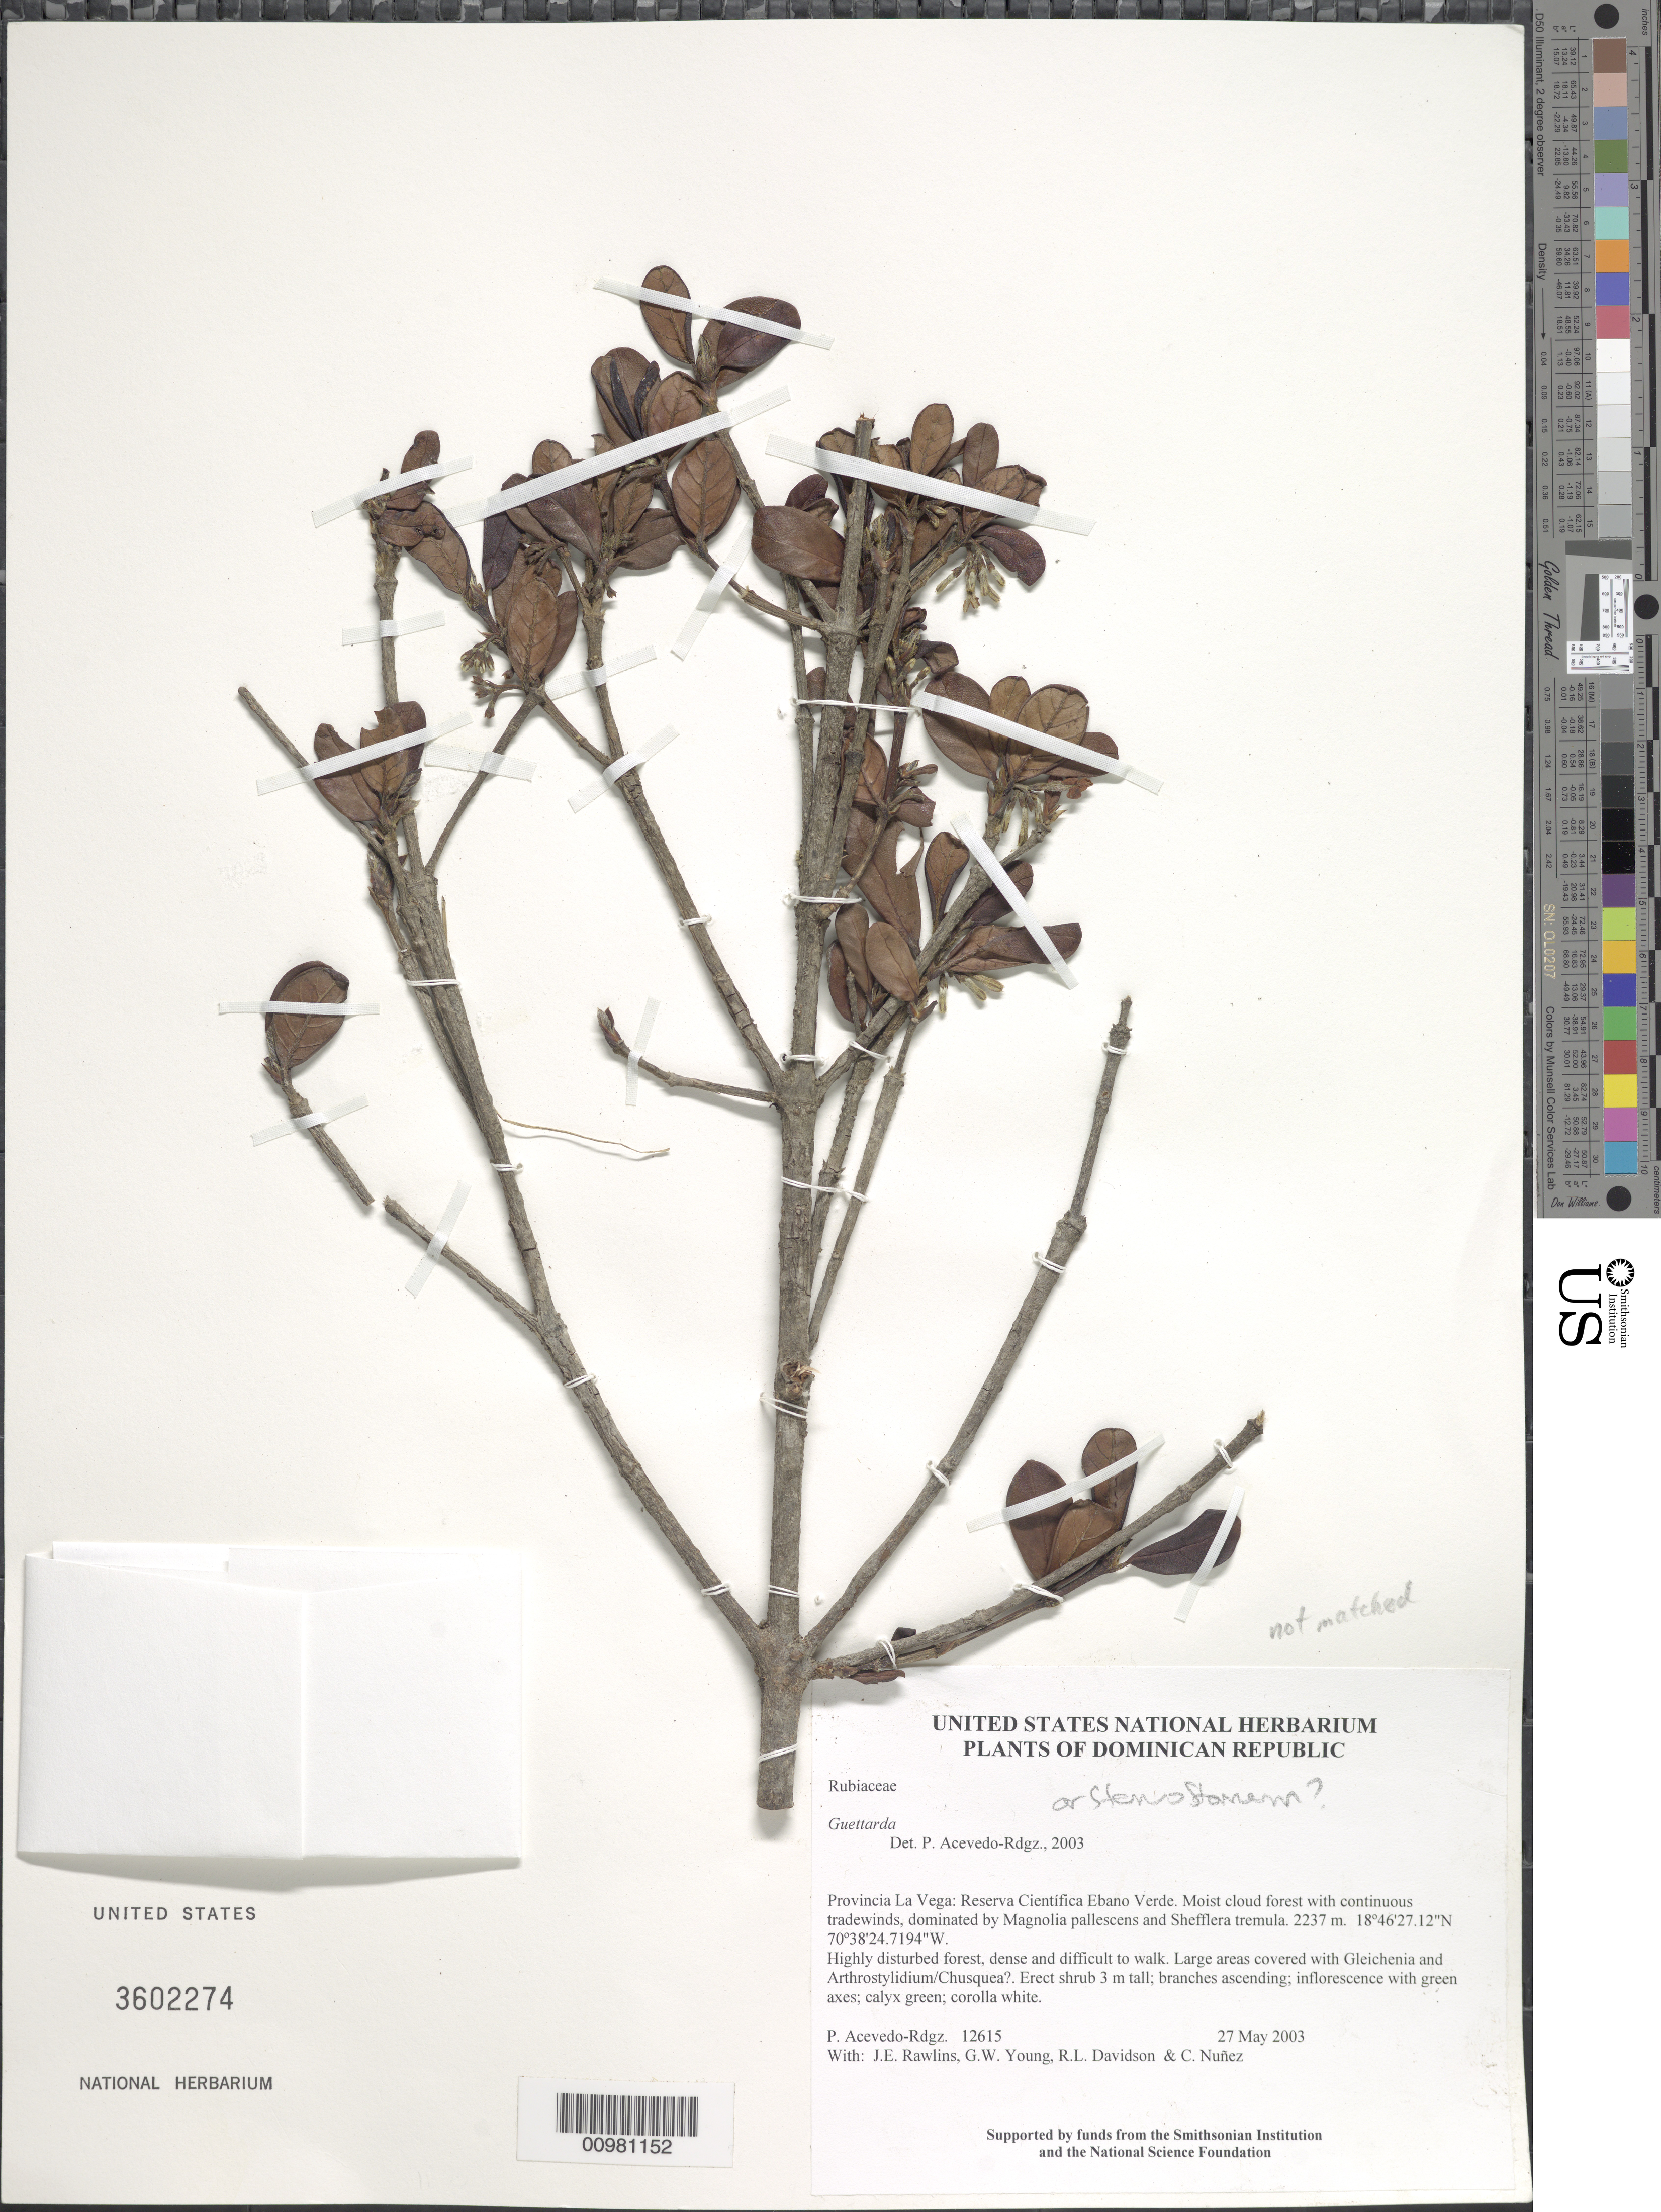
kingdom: Plantae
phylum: Tracheophyta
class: Magnoliopsida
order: Gentianales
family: Rubiaceae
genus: Stenostomum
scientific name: Stenostomum oliganthum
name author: (Urb.) Borhidi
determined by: Acevedo-Rodriguez, P., (US), Smithsonian Institution - National Museum of Natural History (UNITED STATES)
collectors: P. Acevedo-Rodr., J. Rawlins, G. Young, R. Davidson & C. Nunez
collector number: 12615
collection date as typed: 27 May 2003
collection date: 2003-05-27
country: Dominican Republic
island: Hispaniola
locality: Provincia La Vega: Reserva Científica Ebano Verde. Moist cloud forest with continuous tradewinds, dominated by Magnolia pallescens and Shefflera tremula.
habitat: Highly disturbed forest, dense and difficult to walk. Large areas covered with Gleichenia and Arthrostylidium/Chusquea?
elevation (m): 2237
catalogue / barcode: US 3602274